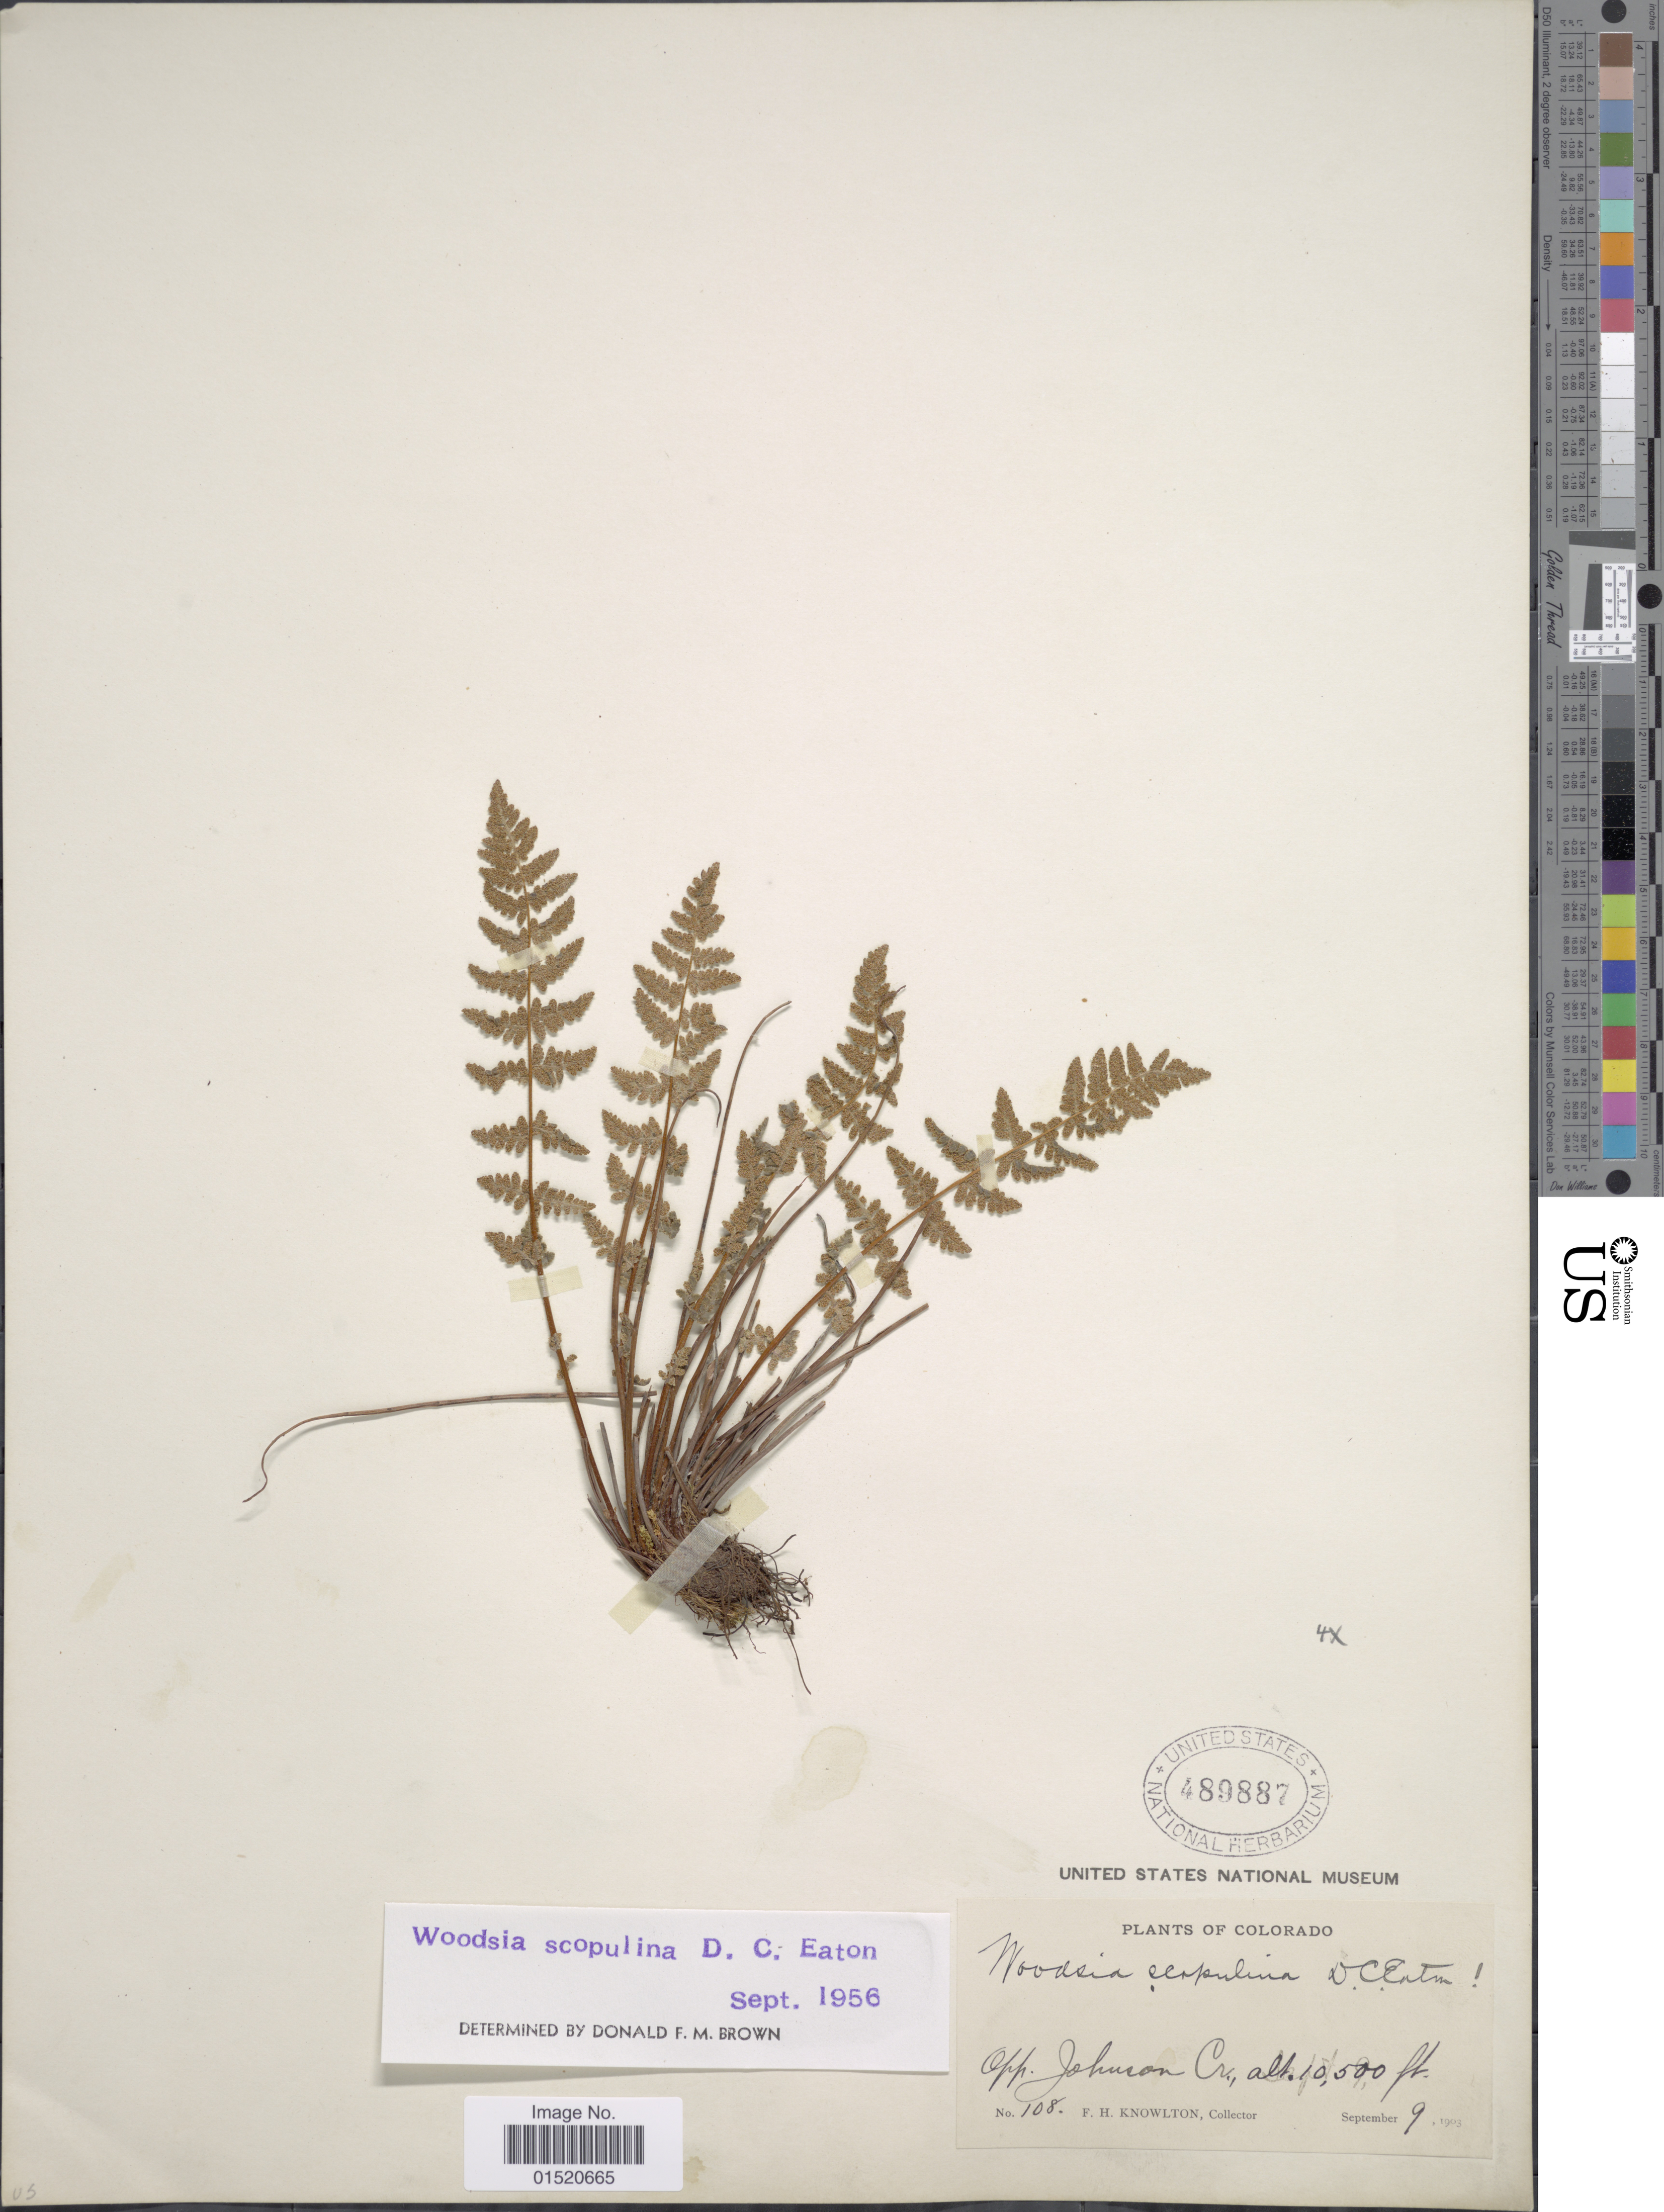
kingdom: Plantae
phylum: Tracheophyta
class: Polypodiopsida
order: Polypodiales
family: Woodsiaceae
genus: Woodsia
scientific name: Woodsia scopulina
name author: D.C. Eaton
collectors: F. H. Knowlton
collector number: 108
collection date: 1903-09-09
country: United States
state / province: Colorado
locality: Opp Johnson Cr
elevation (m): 3200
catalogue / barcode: US 489887